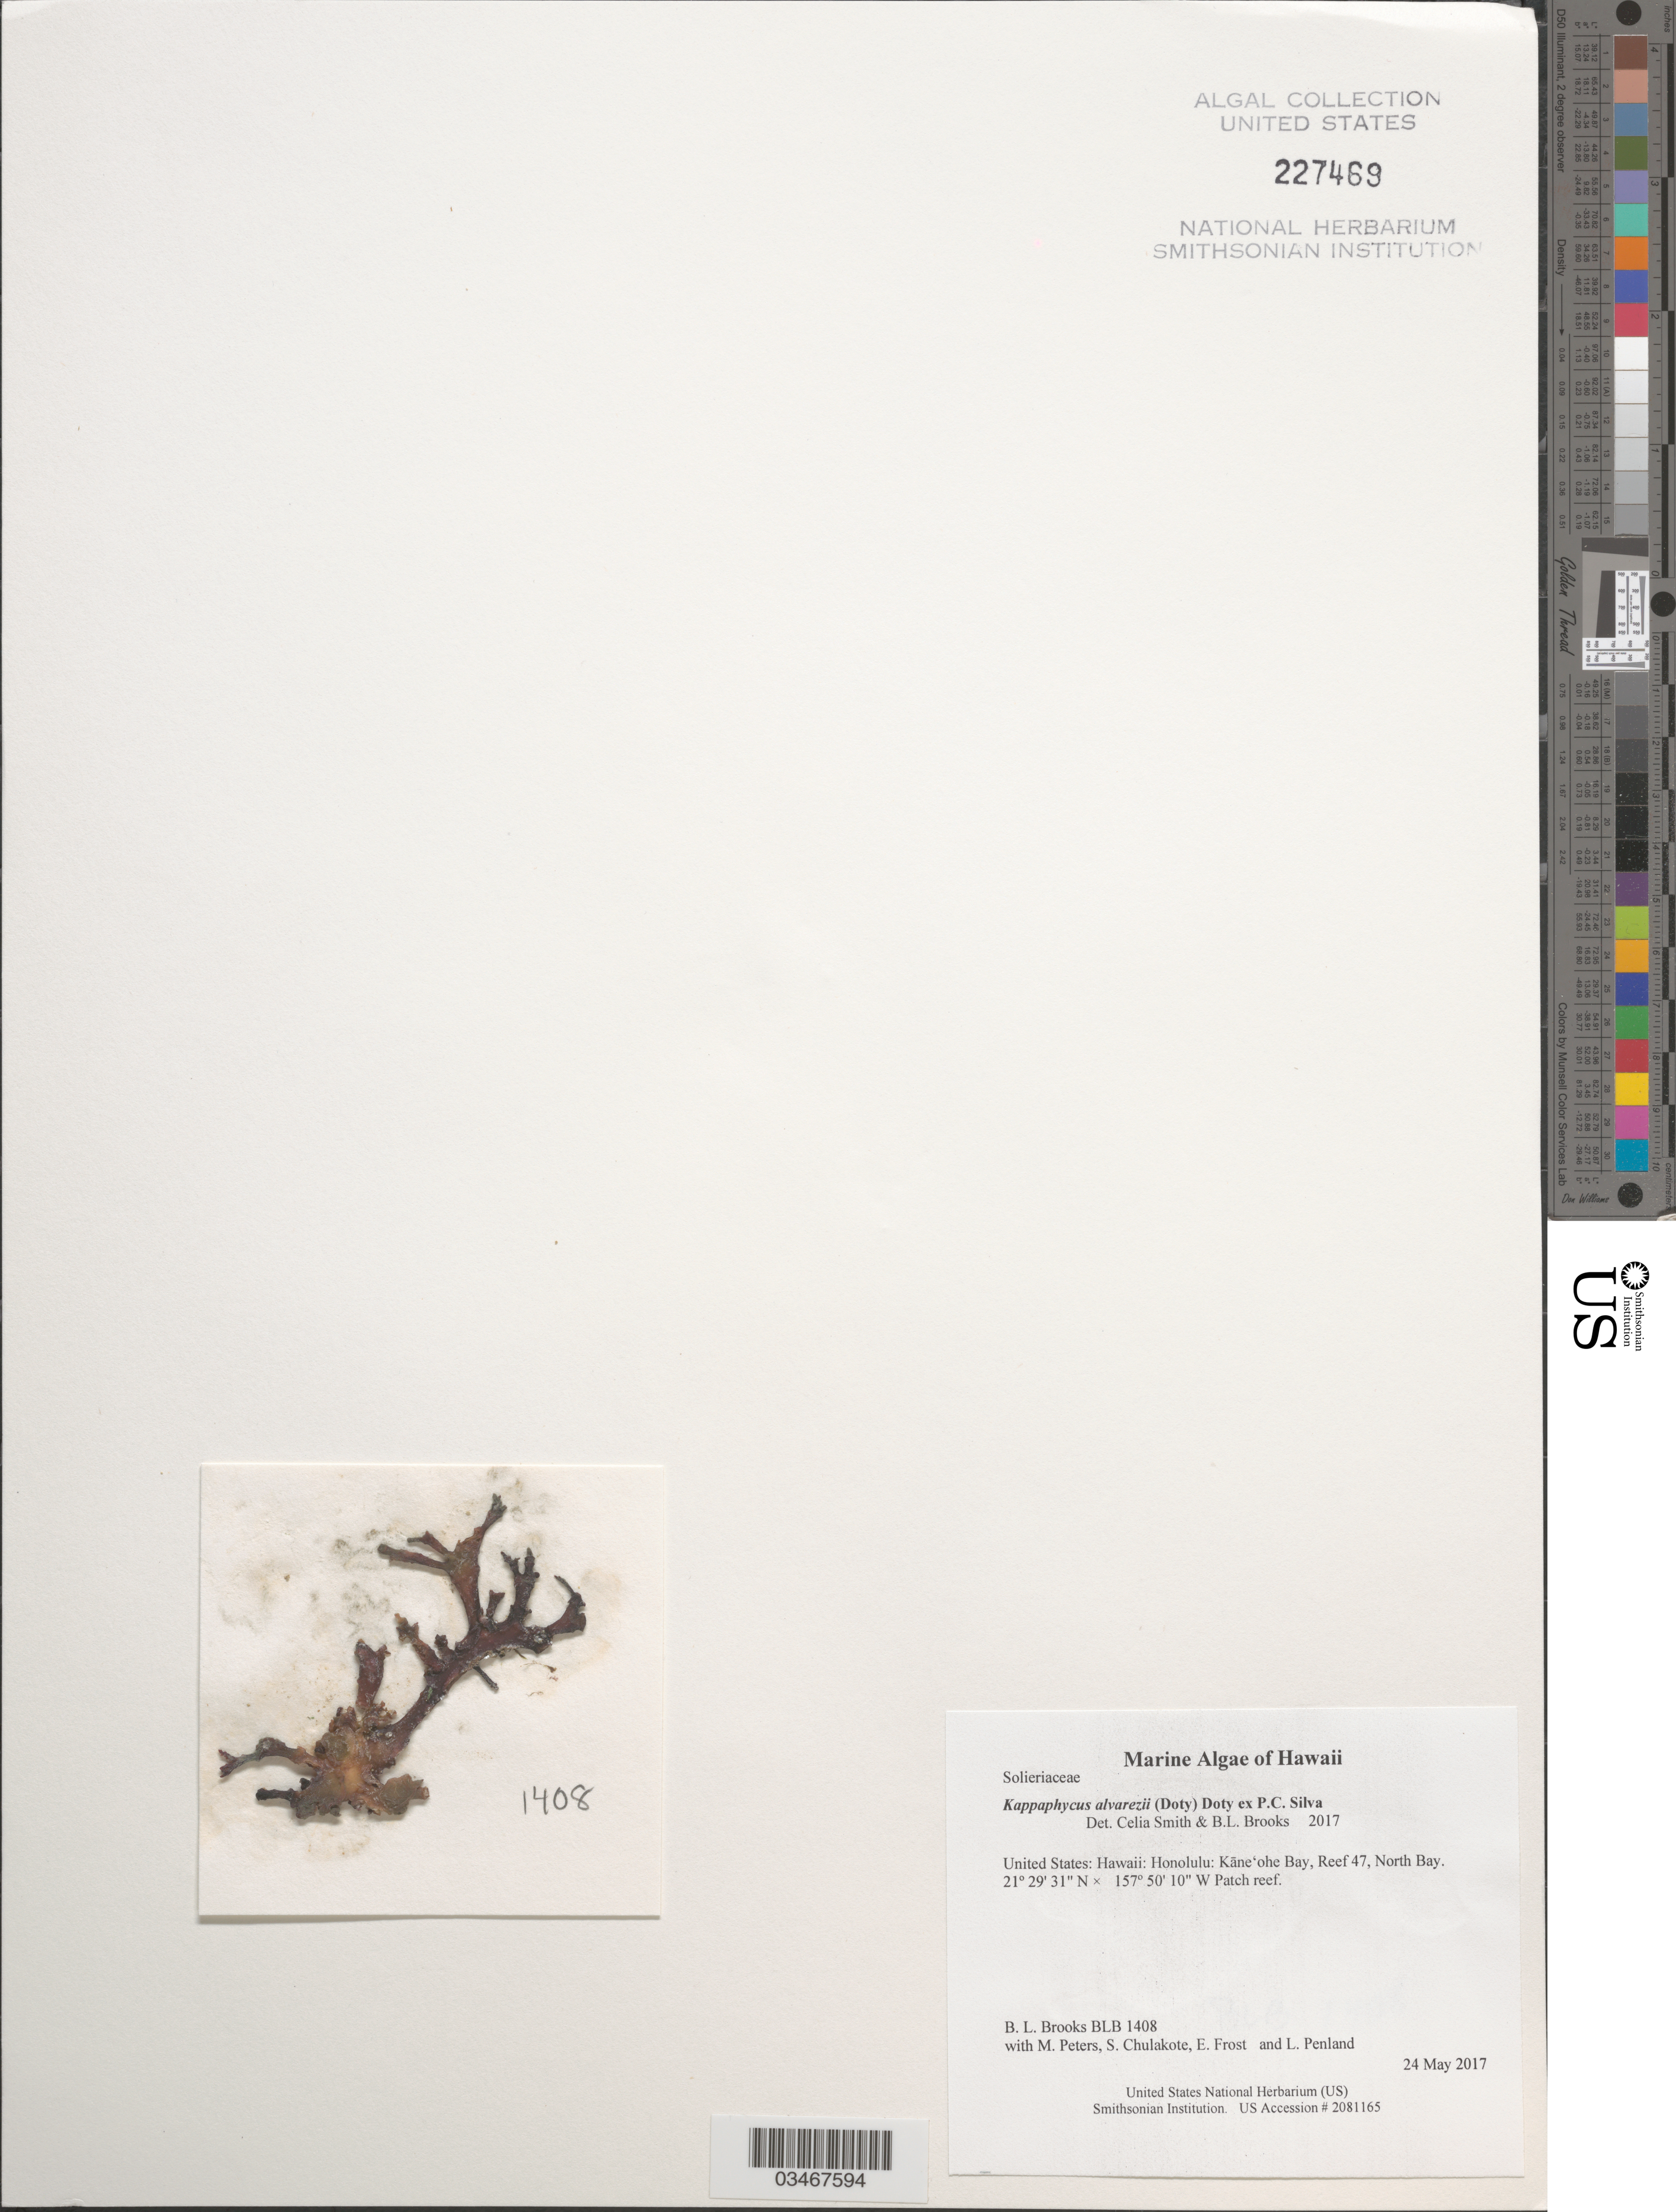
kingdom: Plantae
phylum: Rhodophyta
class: Florideophyceae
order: Gigartinales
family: Solieriaceae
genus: Kappaphycus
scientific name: Kappaphycus alvarezii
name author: (Doty) Doty ex P.C. Silva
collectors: B. Brooks, M. Peters, S. Chulakote, E. Frost & L. Penland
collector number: BLB 1408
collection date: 2017-05-24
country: United States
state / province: Hawaii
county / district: Honolulu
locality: Honolulu: Kāne'ohe Bay, Reef 47, North Bay.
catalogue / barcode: US 227469